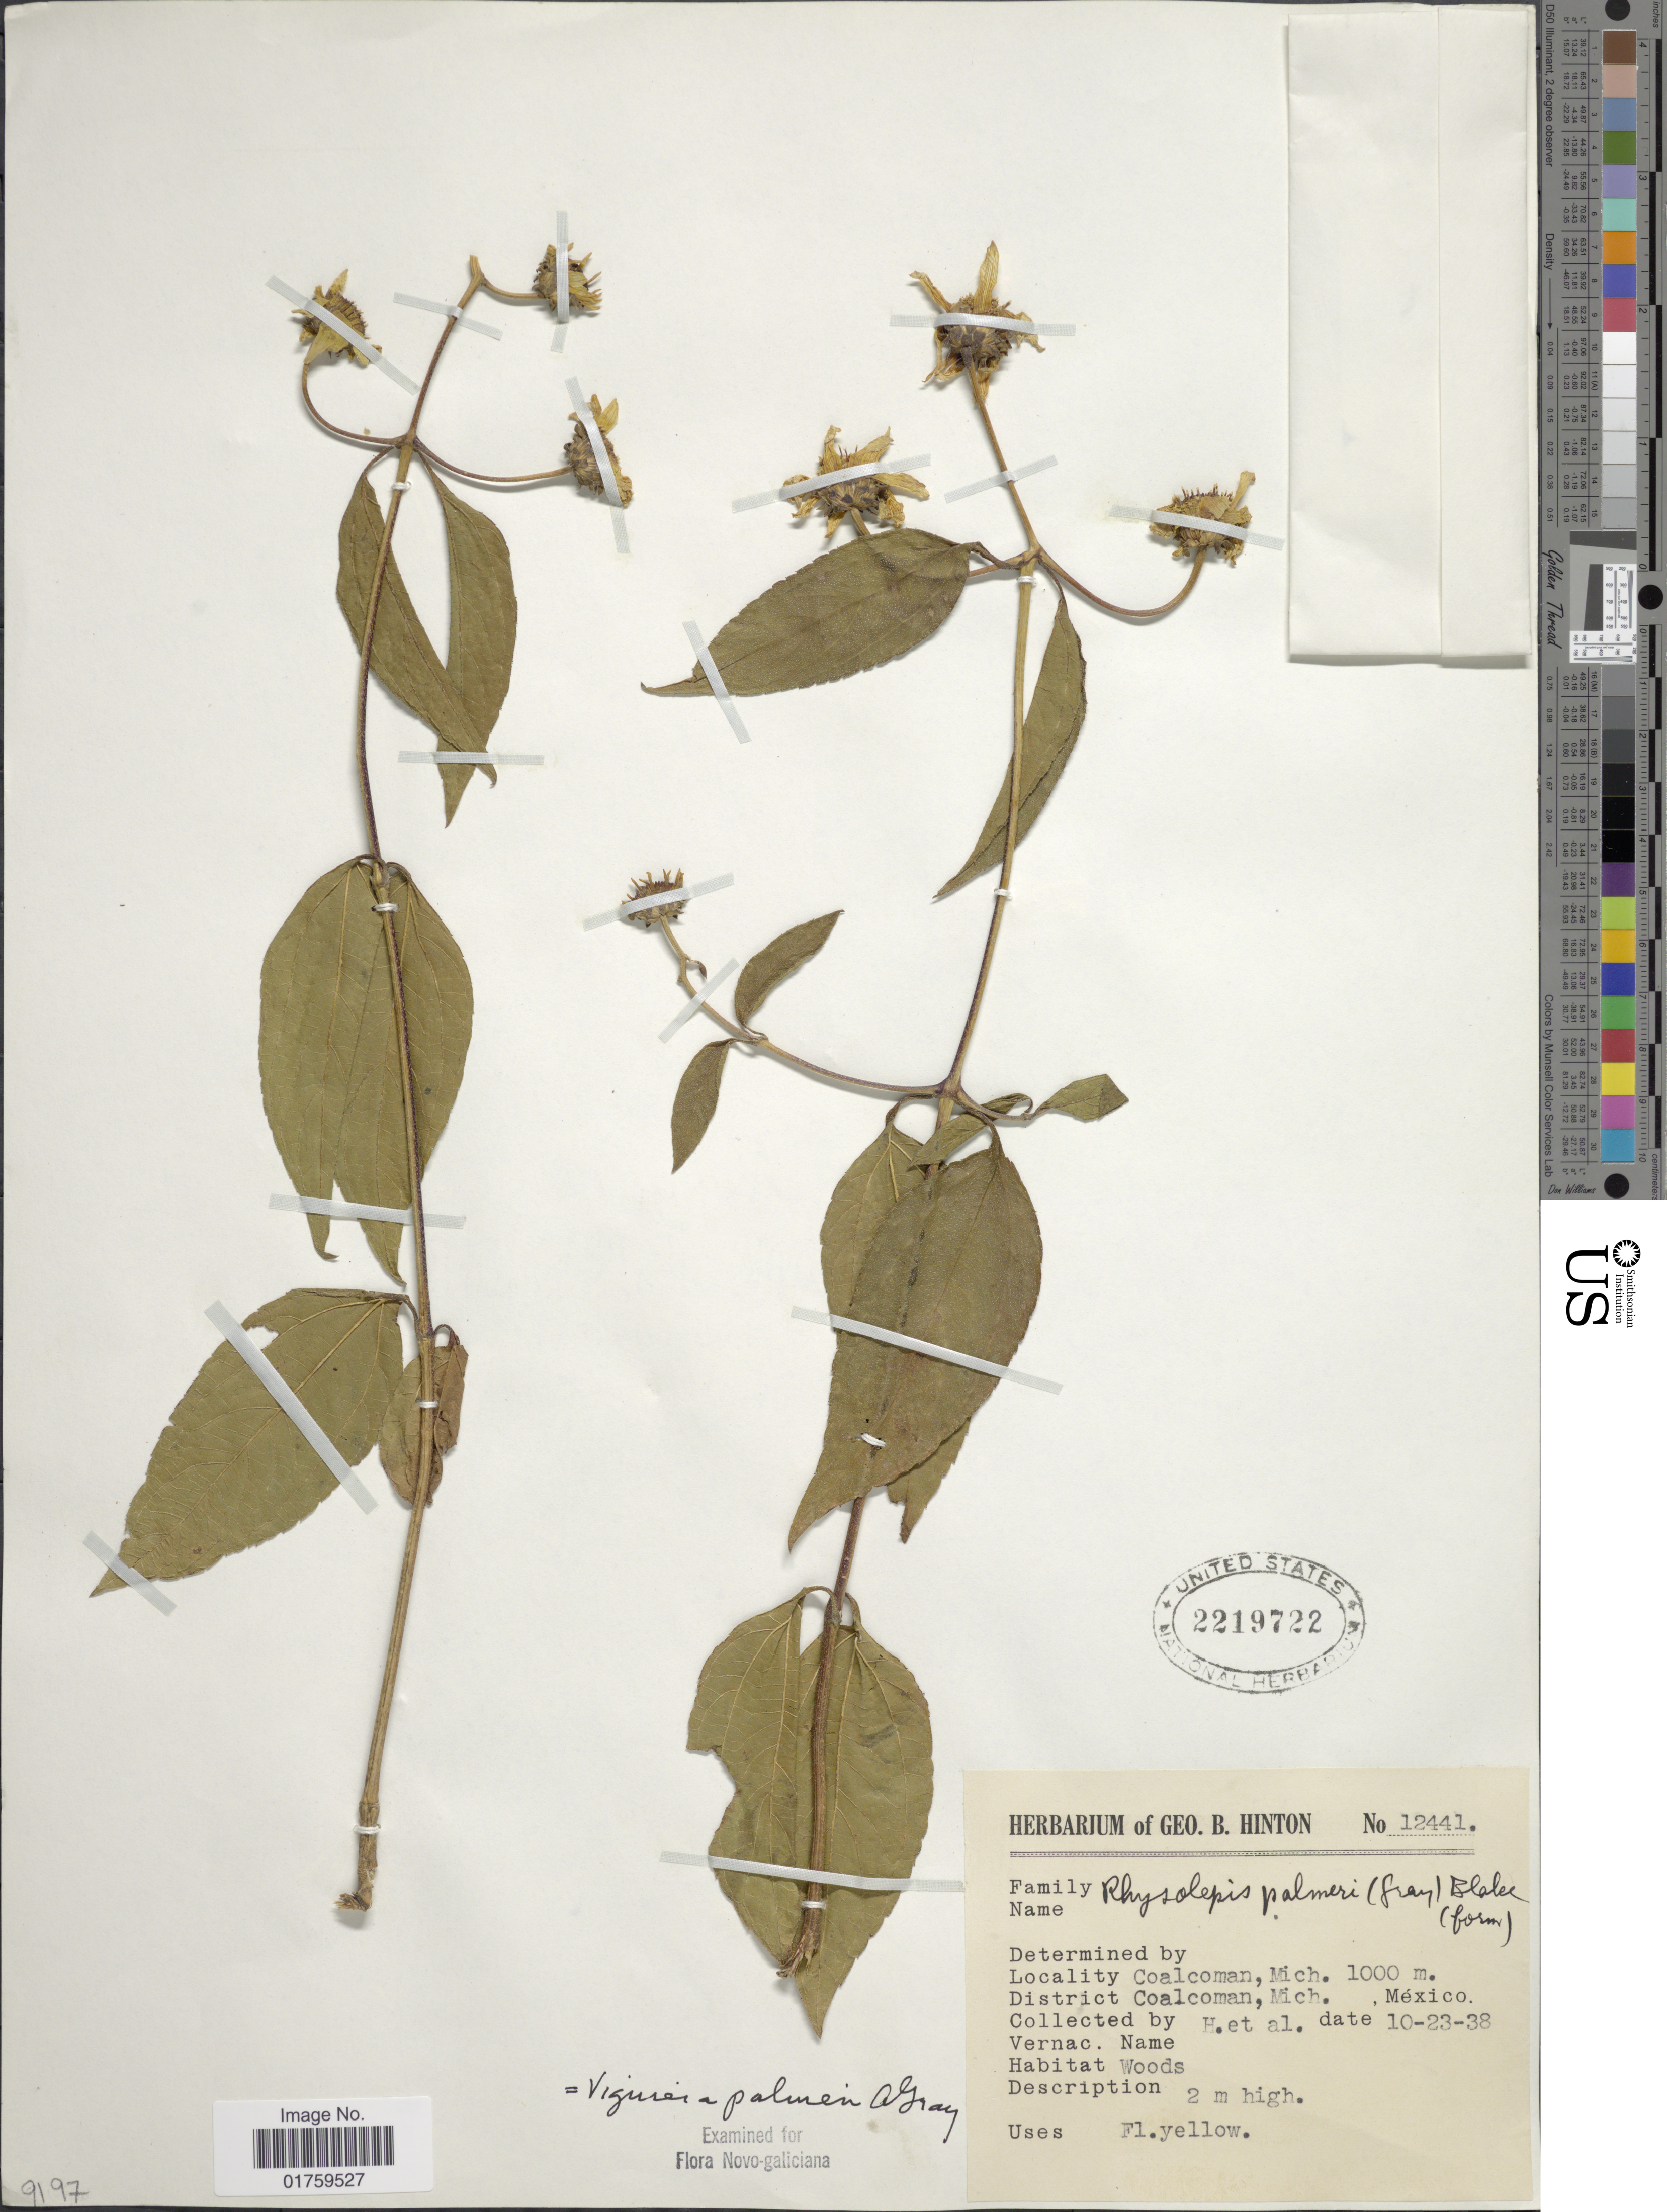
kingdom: Plantae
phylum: Tracheophyta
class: Magnoliopsida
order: Asterales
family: Asteraceae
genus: Rhysolepis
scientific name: Rhysolepis palmeri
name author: (A. Gray) Blake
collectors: G. B. Hinton & et al.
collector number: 12441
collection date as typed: Transcribed d/m/y: 23/10/38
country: Mexico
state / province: Michoacán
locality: Coalcoman, Mich. District Coalcoman, Mich. Mexico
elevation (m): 1000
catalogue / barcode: US 2219722